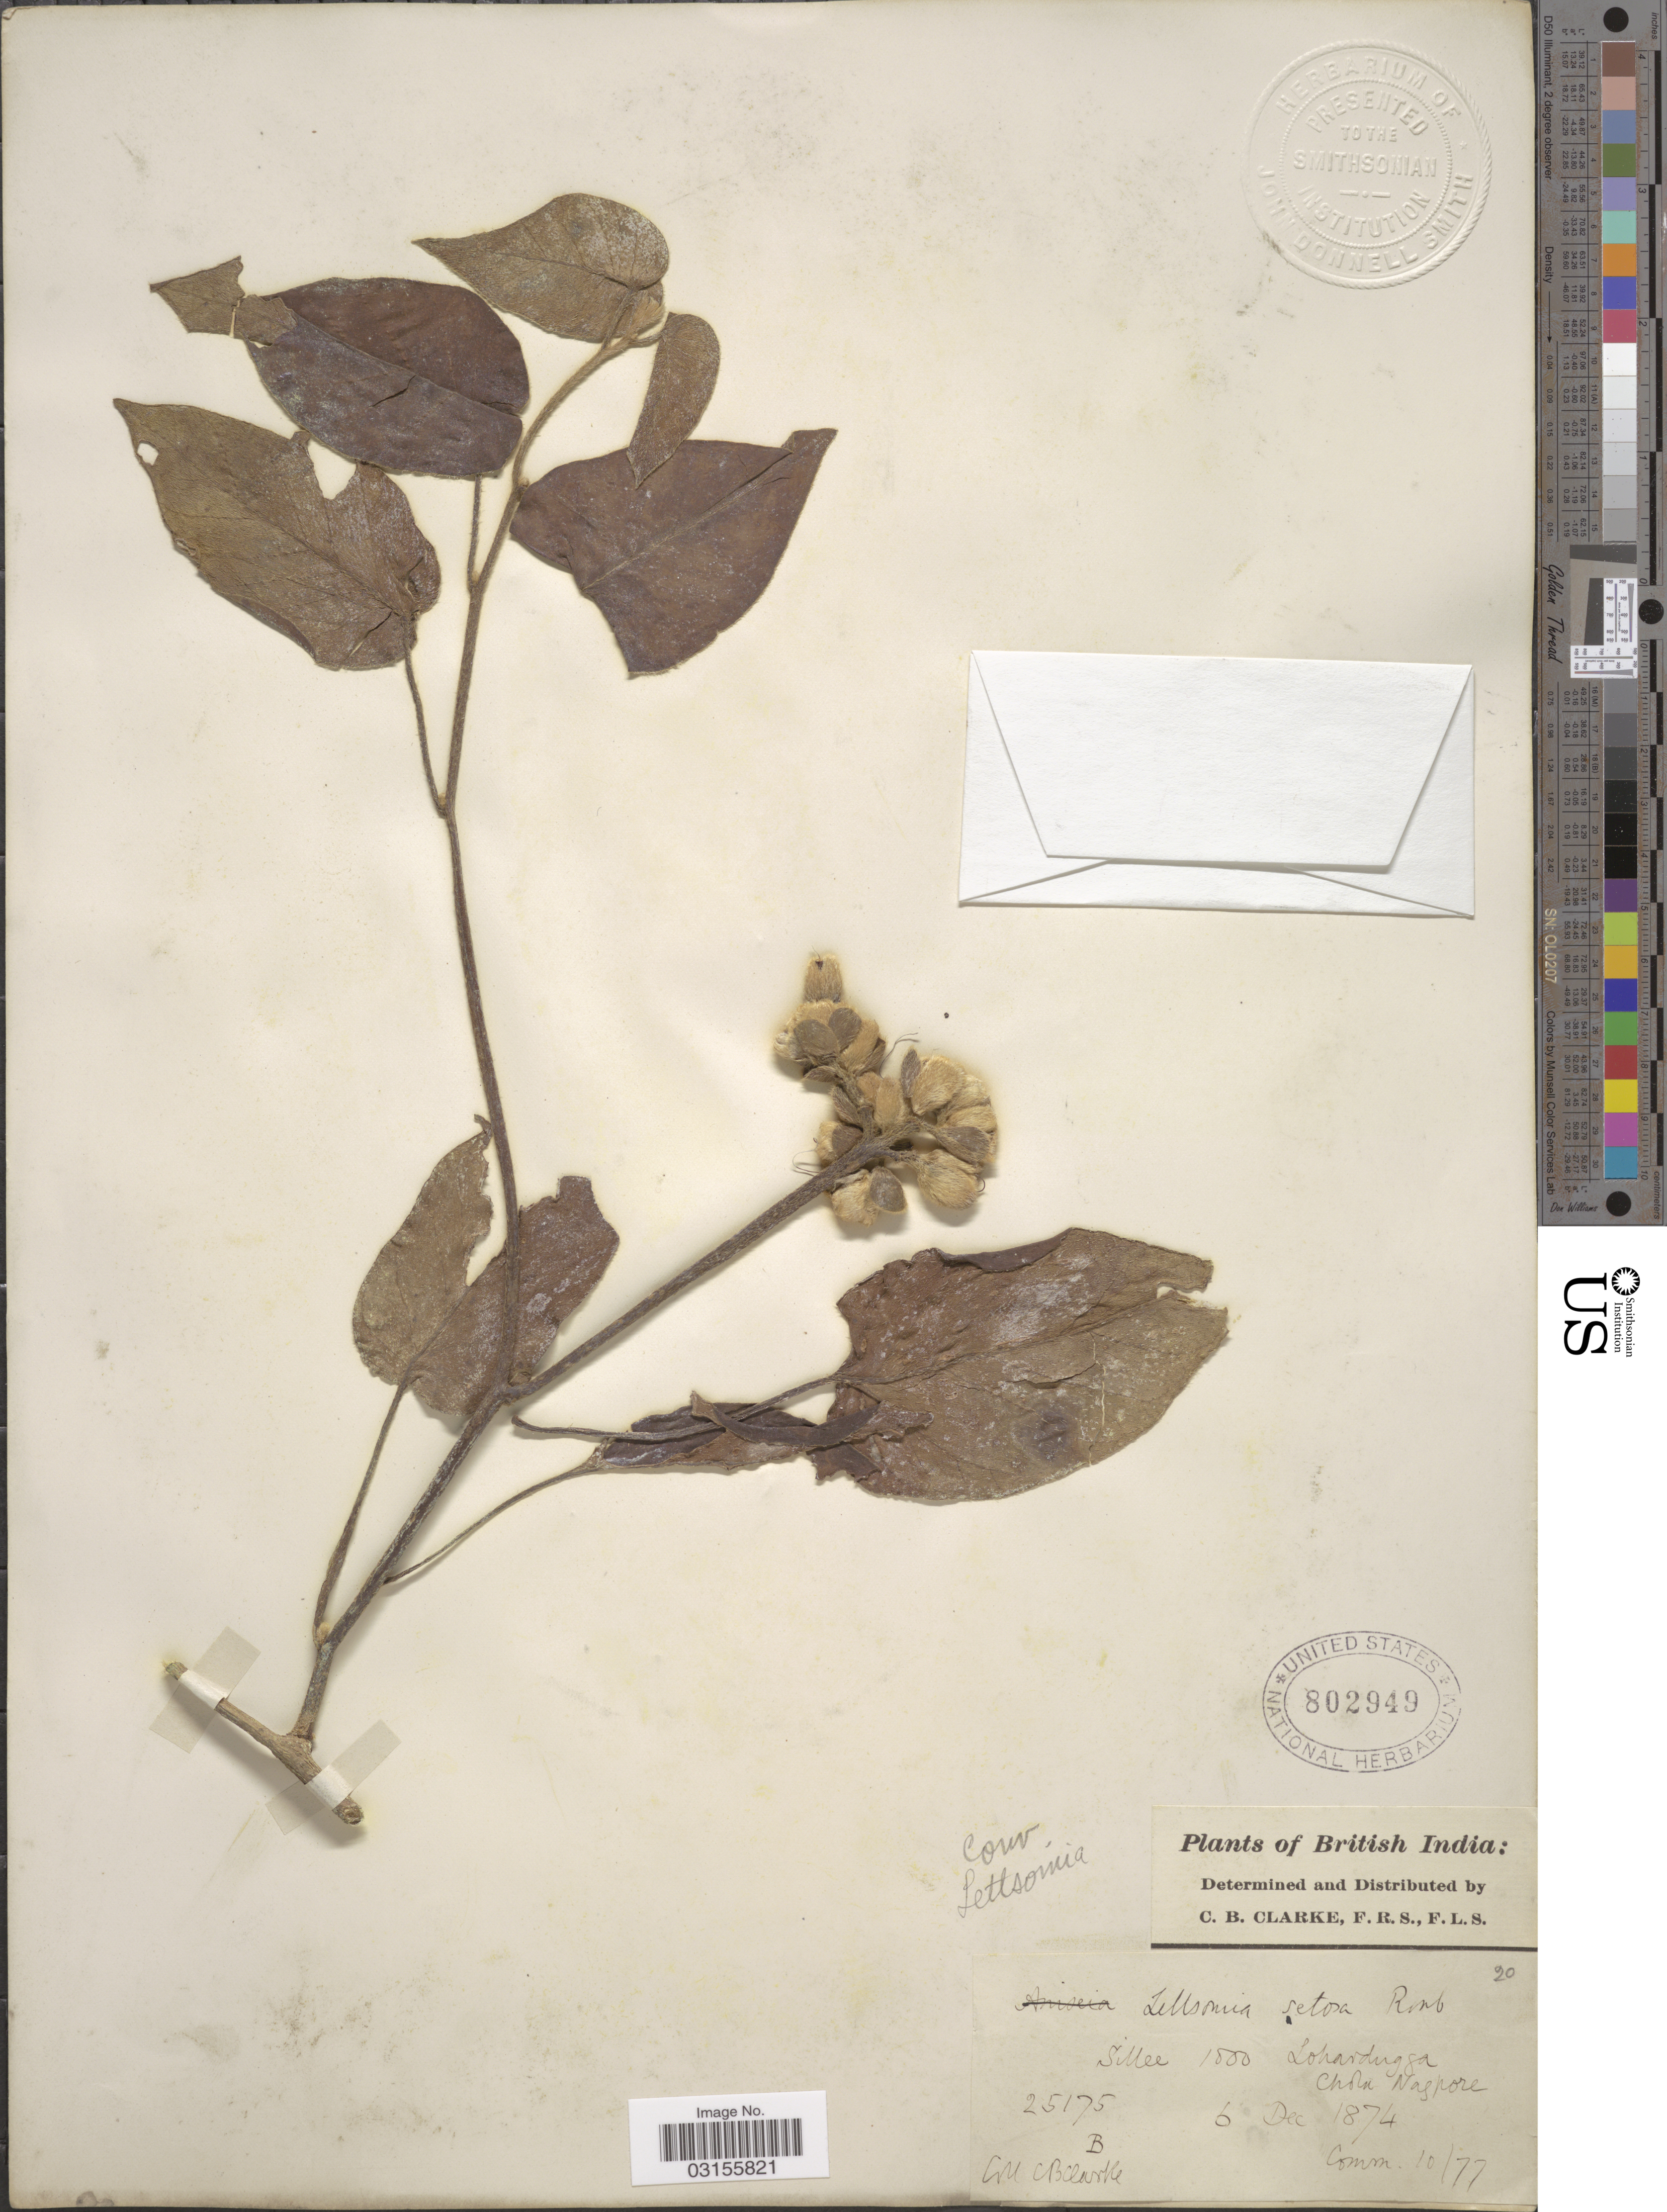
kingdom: Plantae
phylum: Tracheophyta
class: Magnoliopsida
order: Solanales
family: Convolvulaceae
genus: Argyreia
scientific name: Argyreia setosa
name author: Sweet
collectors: C. B. Clarke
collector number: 25175B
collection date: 1874-12-06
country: India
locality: British India. Sillee Lohardugga Chota Nagpore.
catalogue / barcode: US 802949